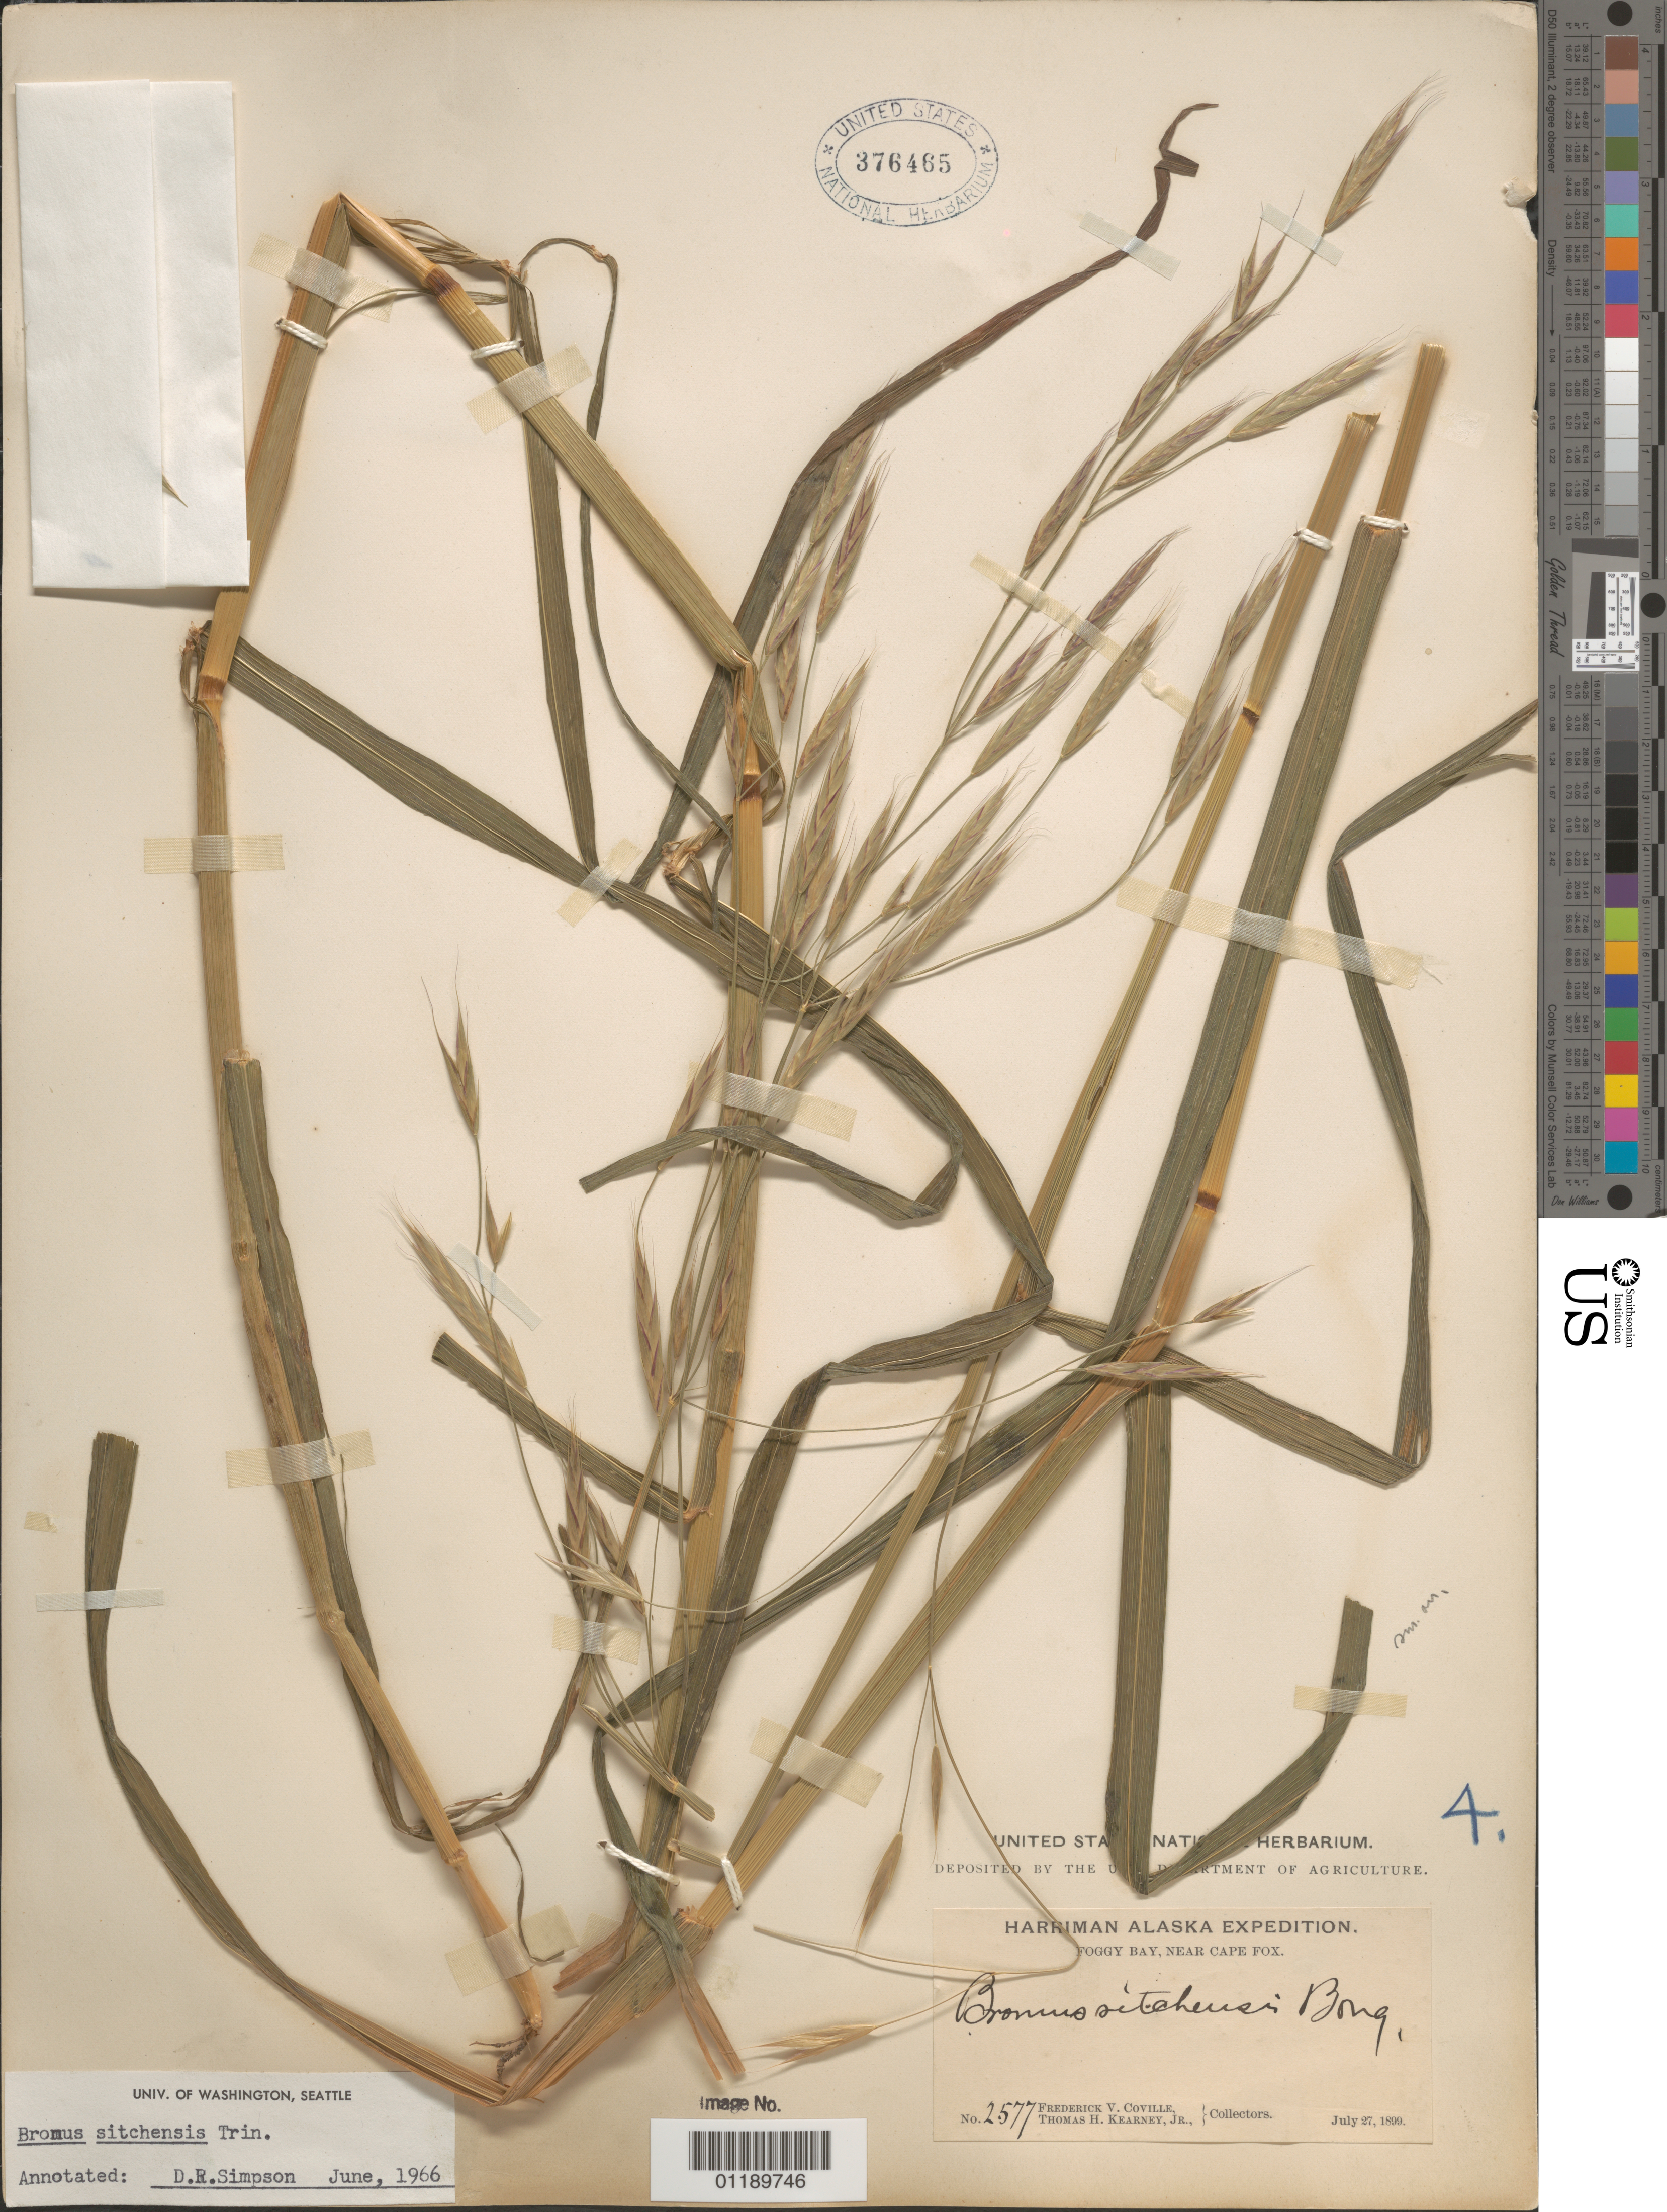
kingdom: Plantae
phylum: Tracheophyta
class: Liliopsida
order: Poales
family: Poaceae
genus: Bromus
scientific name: Bromus sitchensis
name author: Trin. in Bong.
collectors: F. V. Coville & T. H. Kearney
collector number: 2577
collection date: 1899-07-27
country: United States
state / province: Alaska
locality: Foggy Bay, near Cape Fox.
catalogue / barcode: US 376465